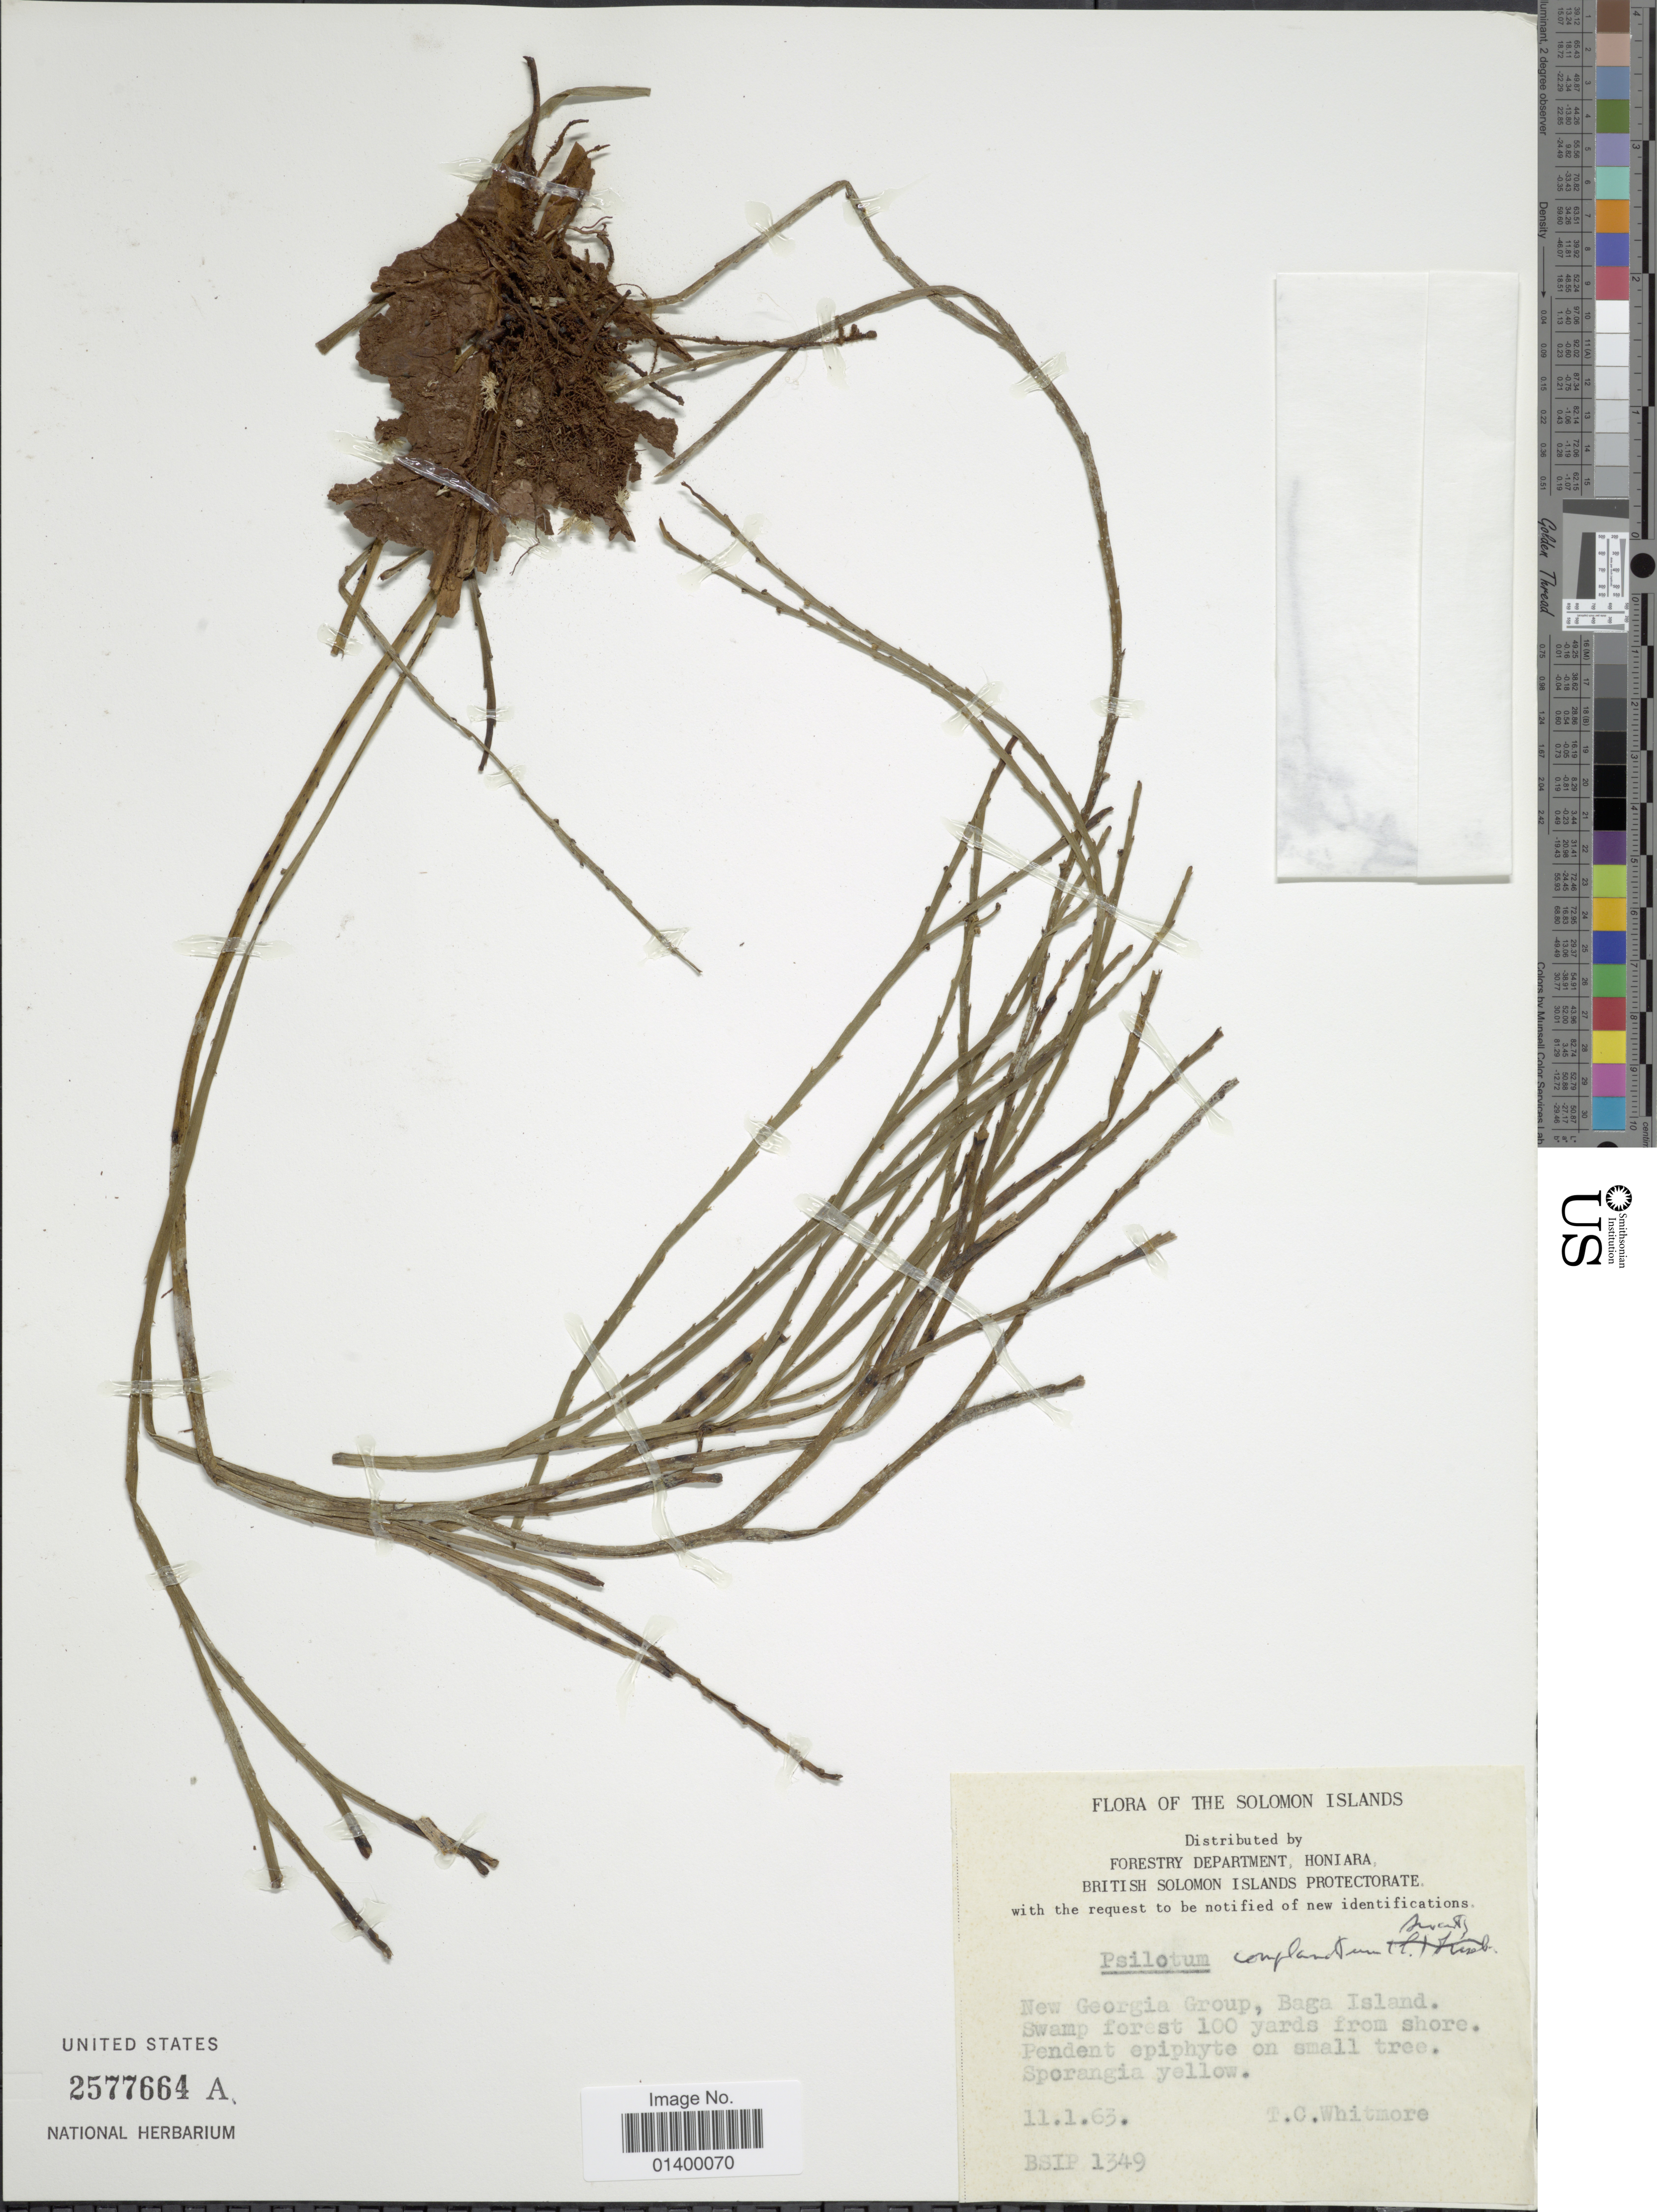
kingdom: Plantae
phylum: Tracheophyta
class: Polypodiopsida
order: Psilotales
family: Psilotaceae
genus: Psilotum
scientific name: Psilotum complanatum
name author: Sw.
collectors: T. C. Whitmore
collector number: BSIP 1349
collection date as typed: Transcribed d/m/y: 11/1/63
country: Solomon Islands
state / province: Solomon Islands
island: New Georgia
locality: New Georgia Group, Baga Island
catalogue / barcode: US 2577664A